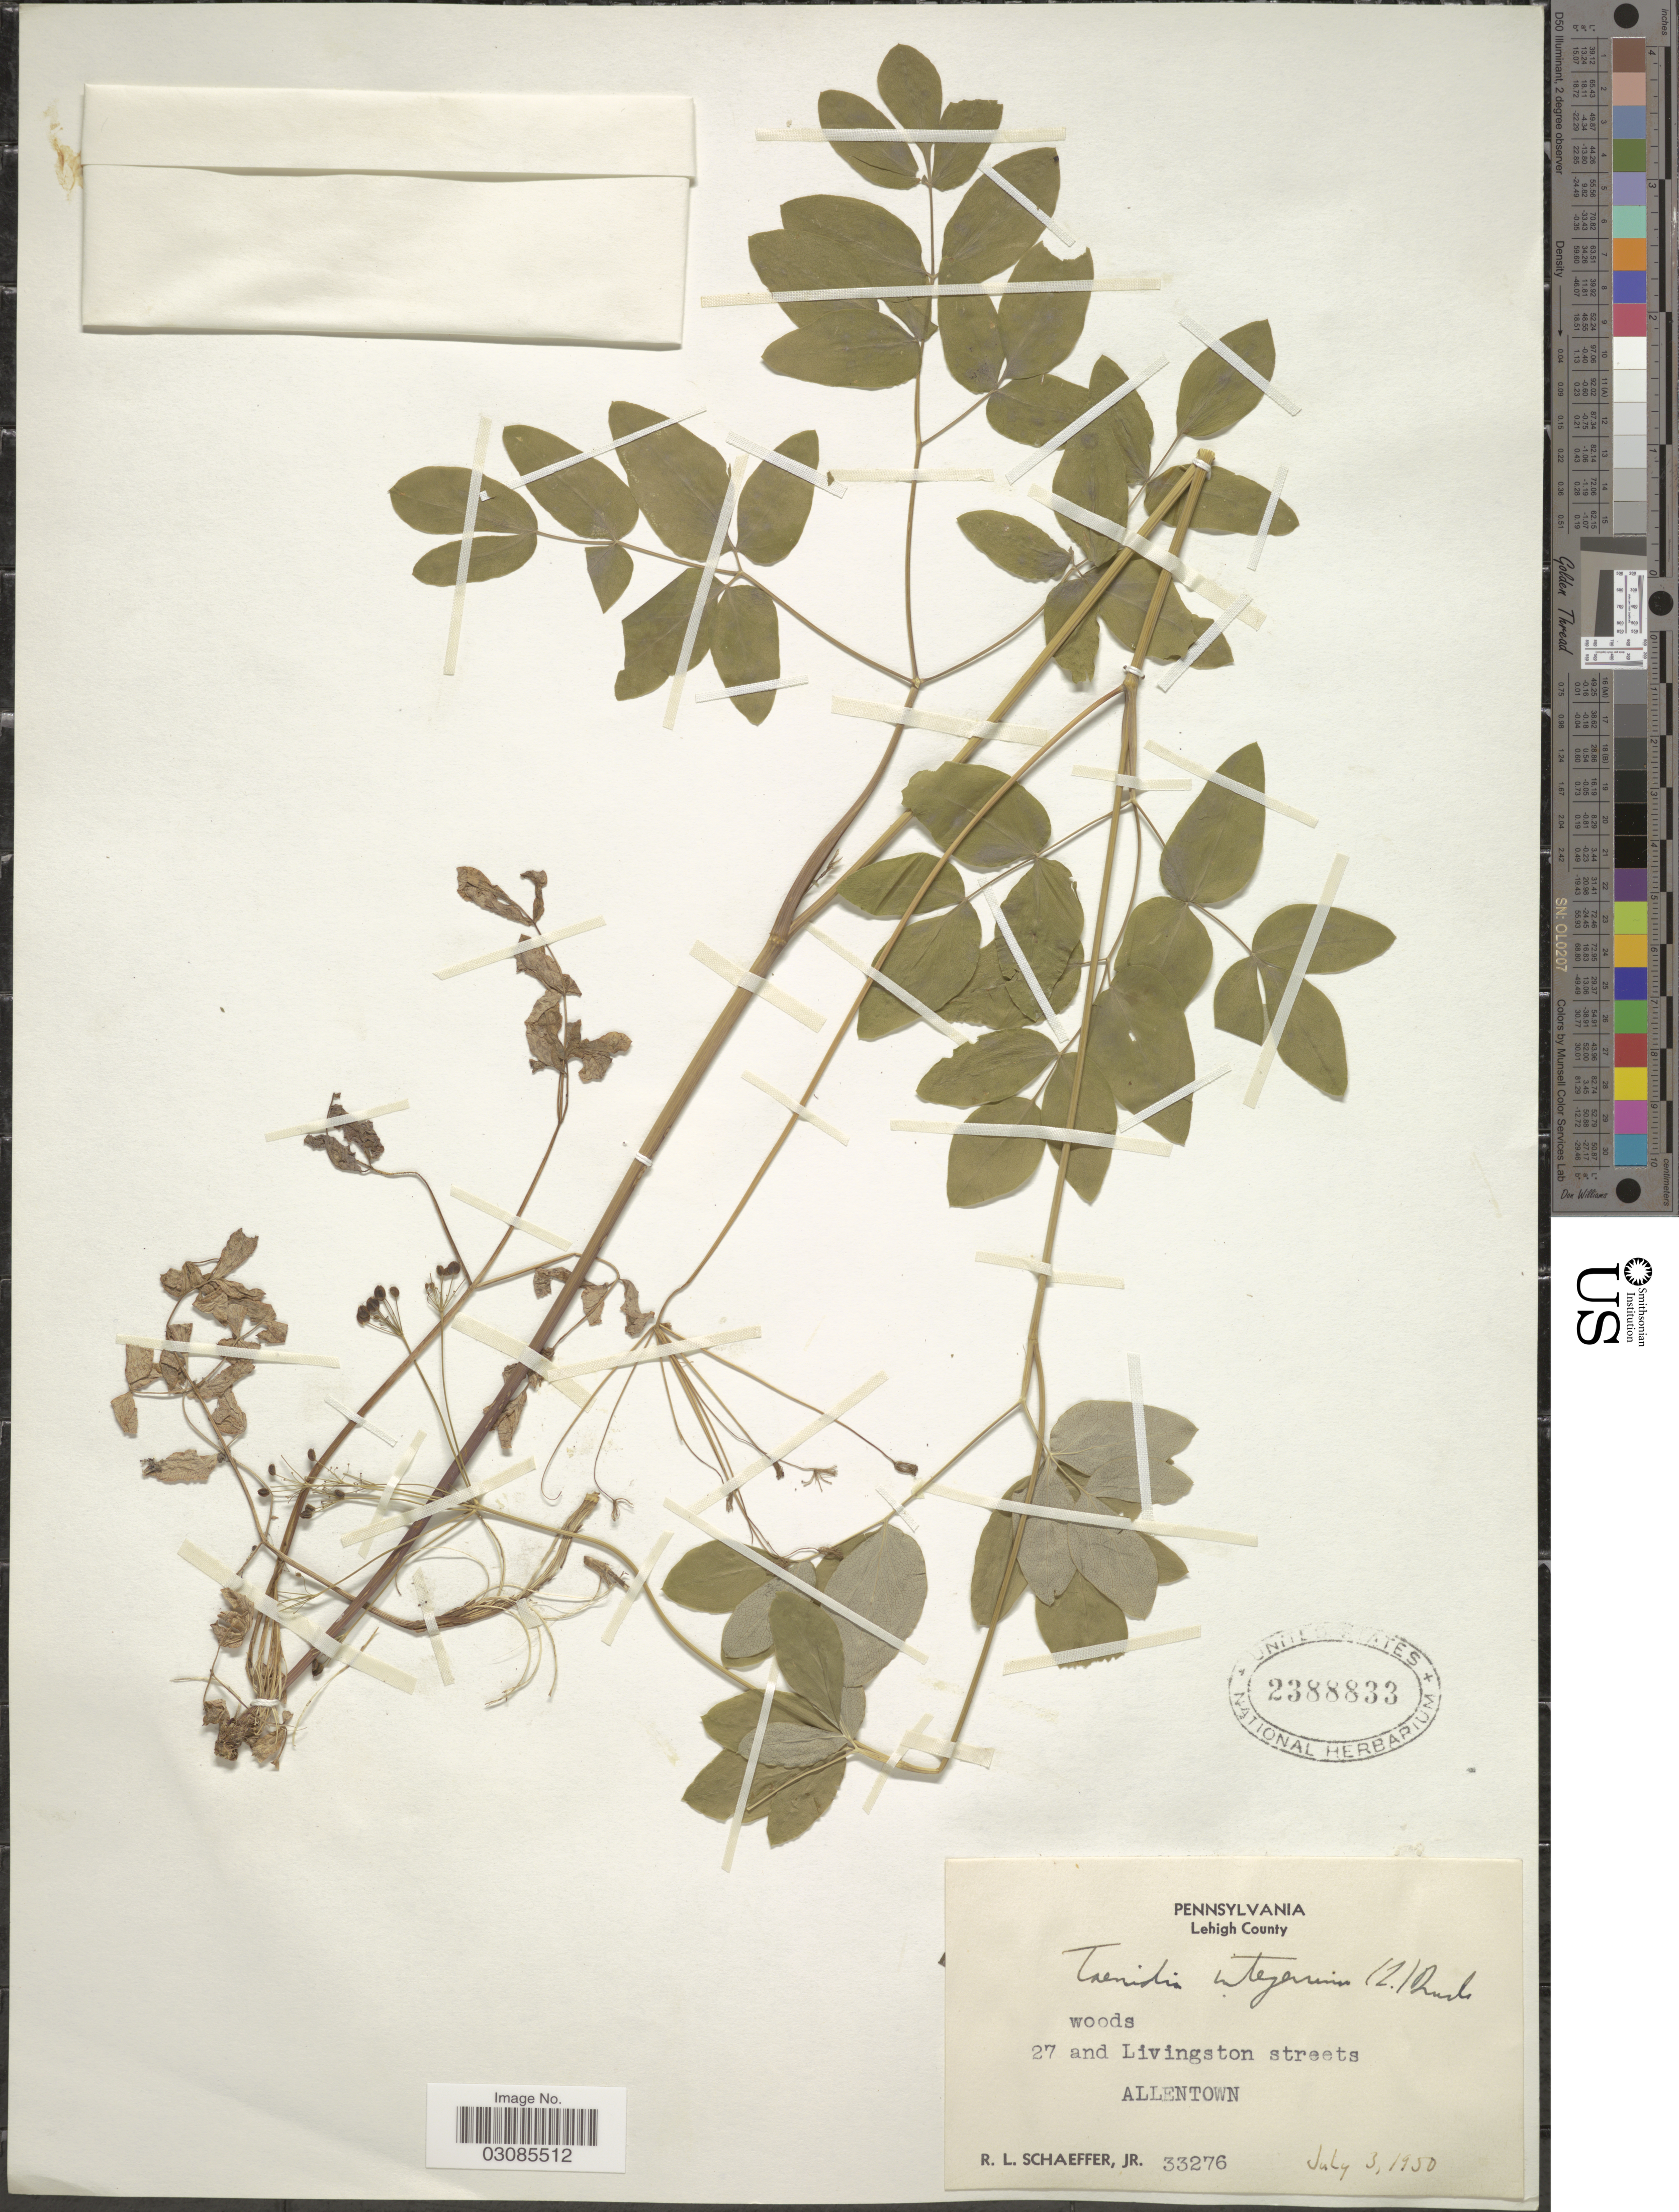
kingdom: Plantae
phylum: Tracheophyta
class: Magnoliopsida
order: Apiales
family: Apiaceae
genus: Taenidia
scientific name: Taenidia integerrima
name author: (L.) Drude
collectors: R. L. Schaeffer Jr.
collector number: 33276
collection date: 1950-07-03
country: United States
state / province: Pennsylvania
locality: Lehigh County. 27 and Livingstone streets. Allentown.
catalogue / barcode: US 2388833